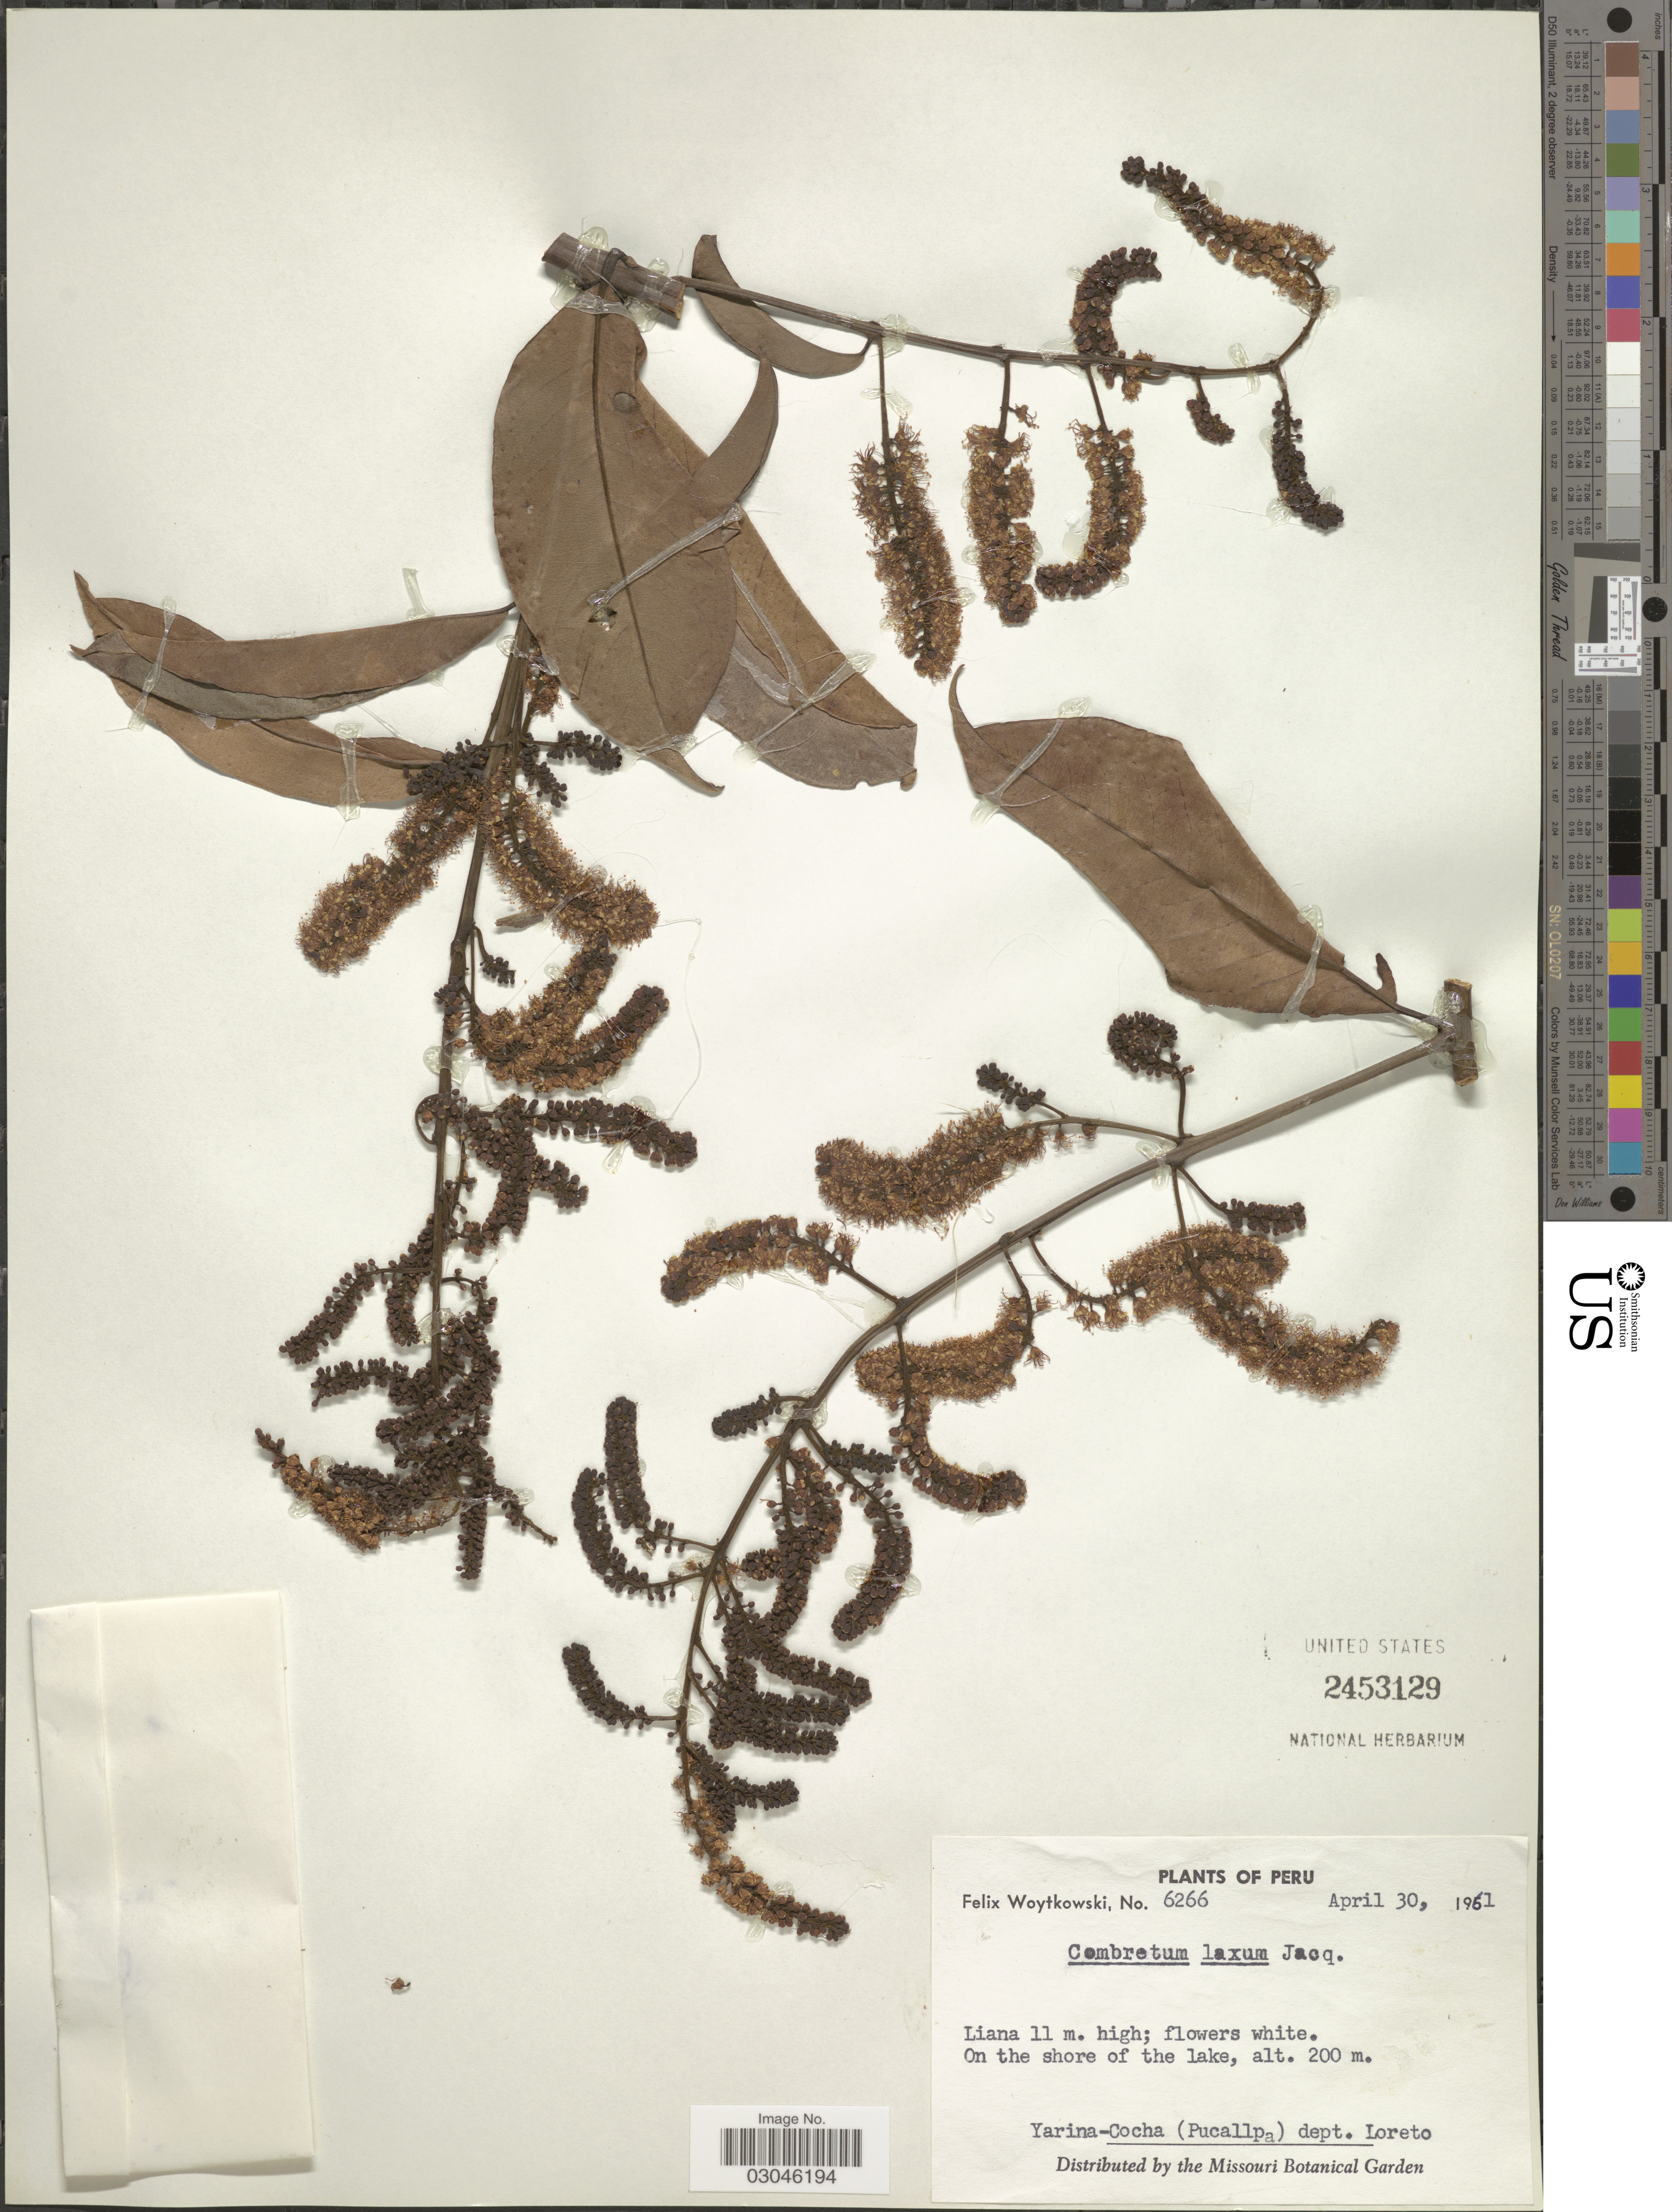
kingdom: Plantae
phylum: Tracheophyta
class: Magnoliopsida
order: Myrtales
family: Combretaceae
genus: Combretum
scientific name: Combretum laxum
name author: Jacq.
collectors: F. Woytkowski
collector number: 6266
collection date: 1961-04-30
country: Peru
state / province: Loreto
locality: On the shore of the lake. Yarina-Cocha (Pucallpa) dept. Loreto.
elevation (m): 200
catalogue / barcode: US 2453129